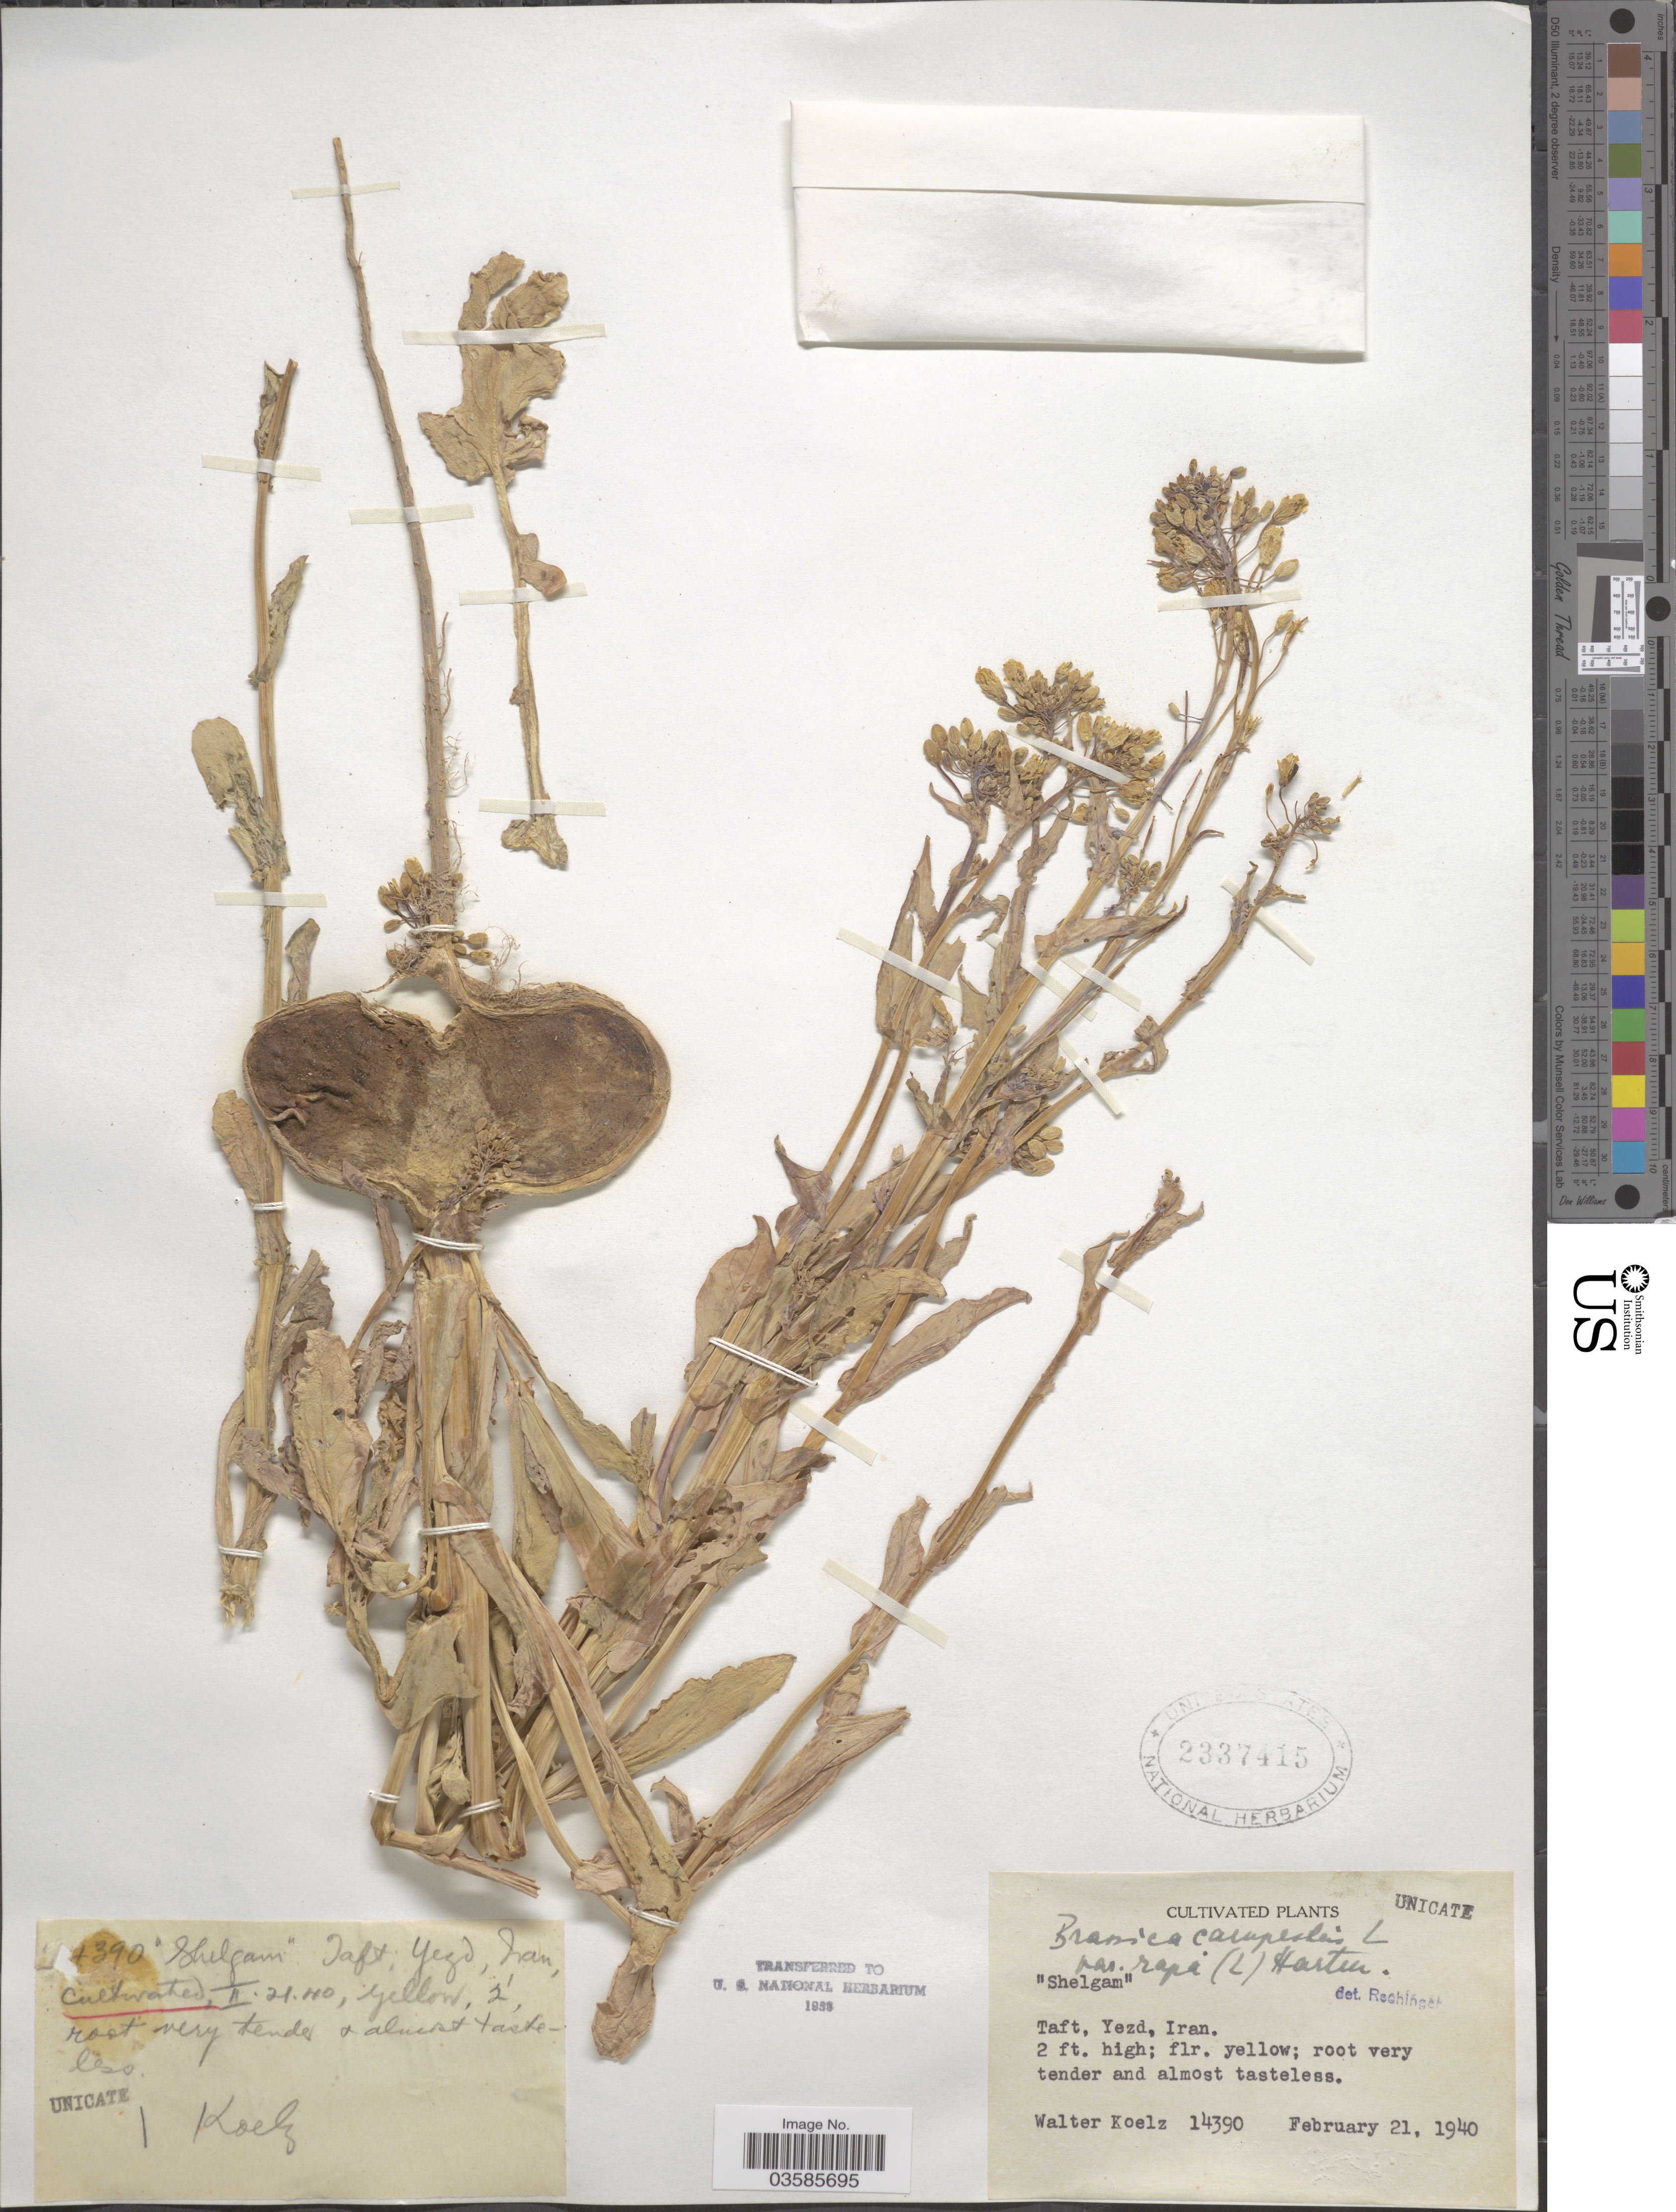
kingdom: Plantae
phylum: Tracheophyta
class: Magnoliopsida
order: Brassicales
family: Brassicaceae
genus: Brassica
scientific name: Brassica rapa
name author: L.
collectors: W. N. Koelz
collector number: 14390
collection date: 1940-02-21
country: Iran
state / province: Yazd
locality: Taft, Yezd.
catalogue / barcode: US 2337415